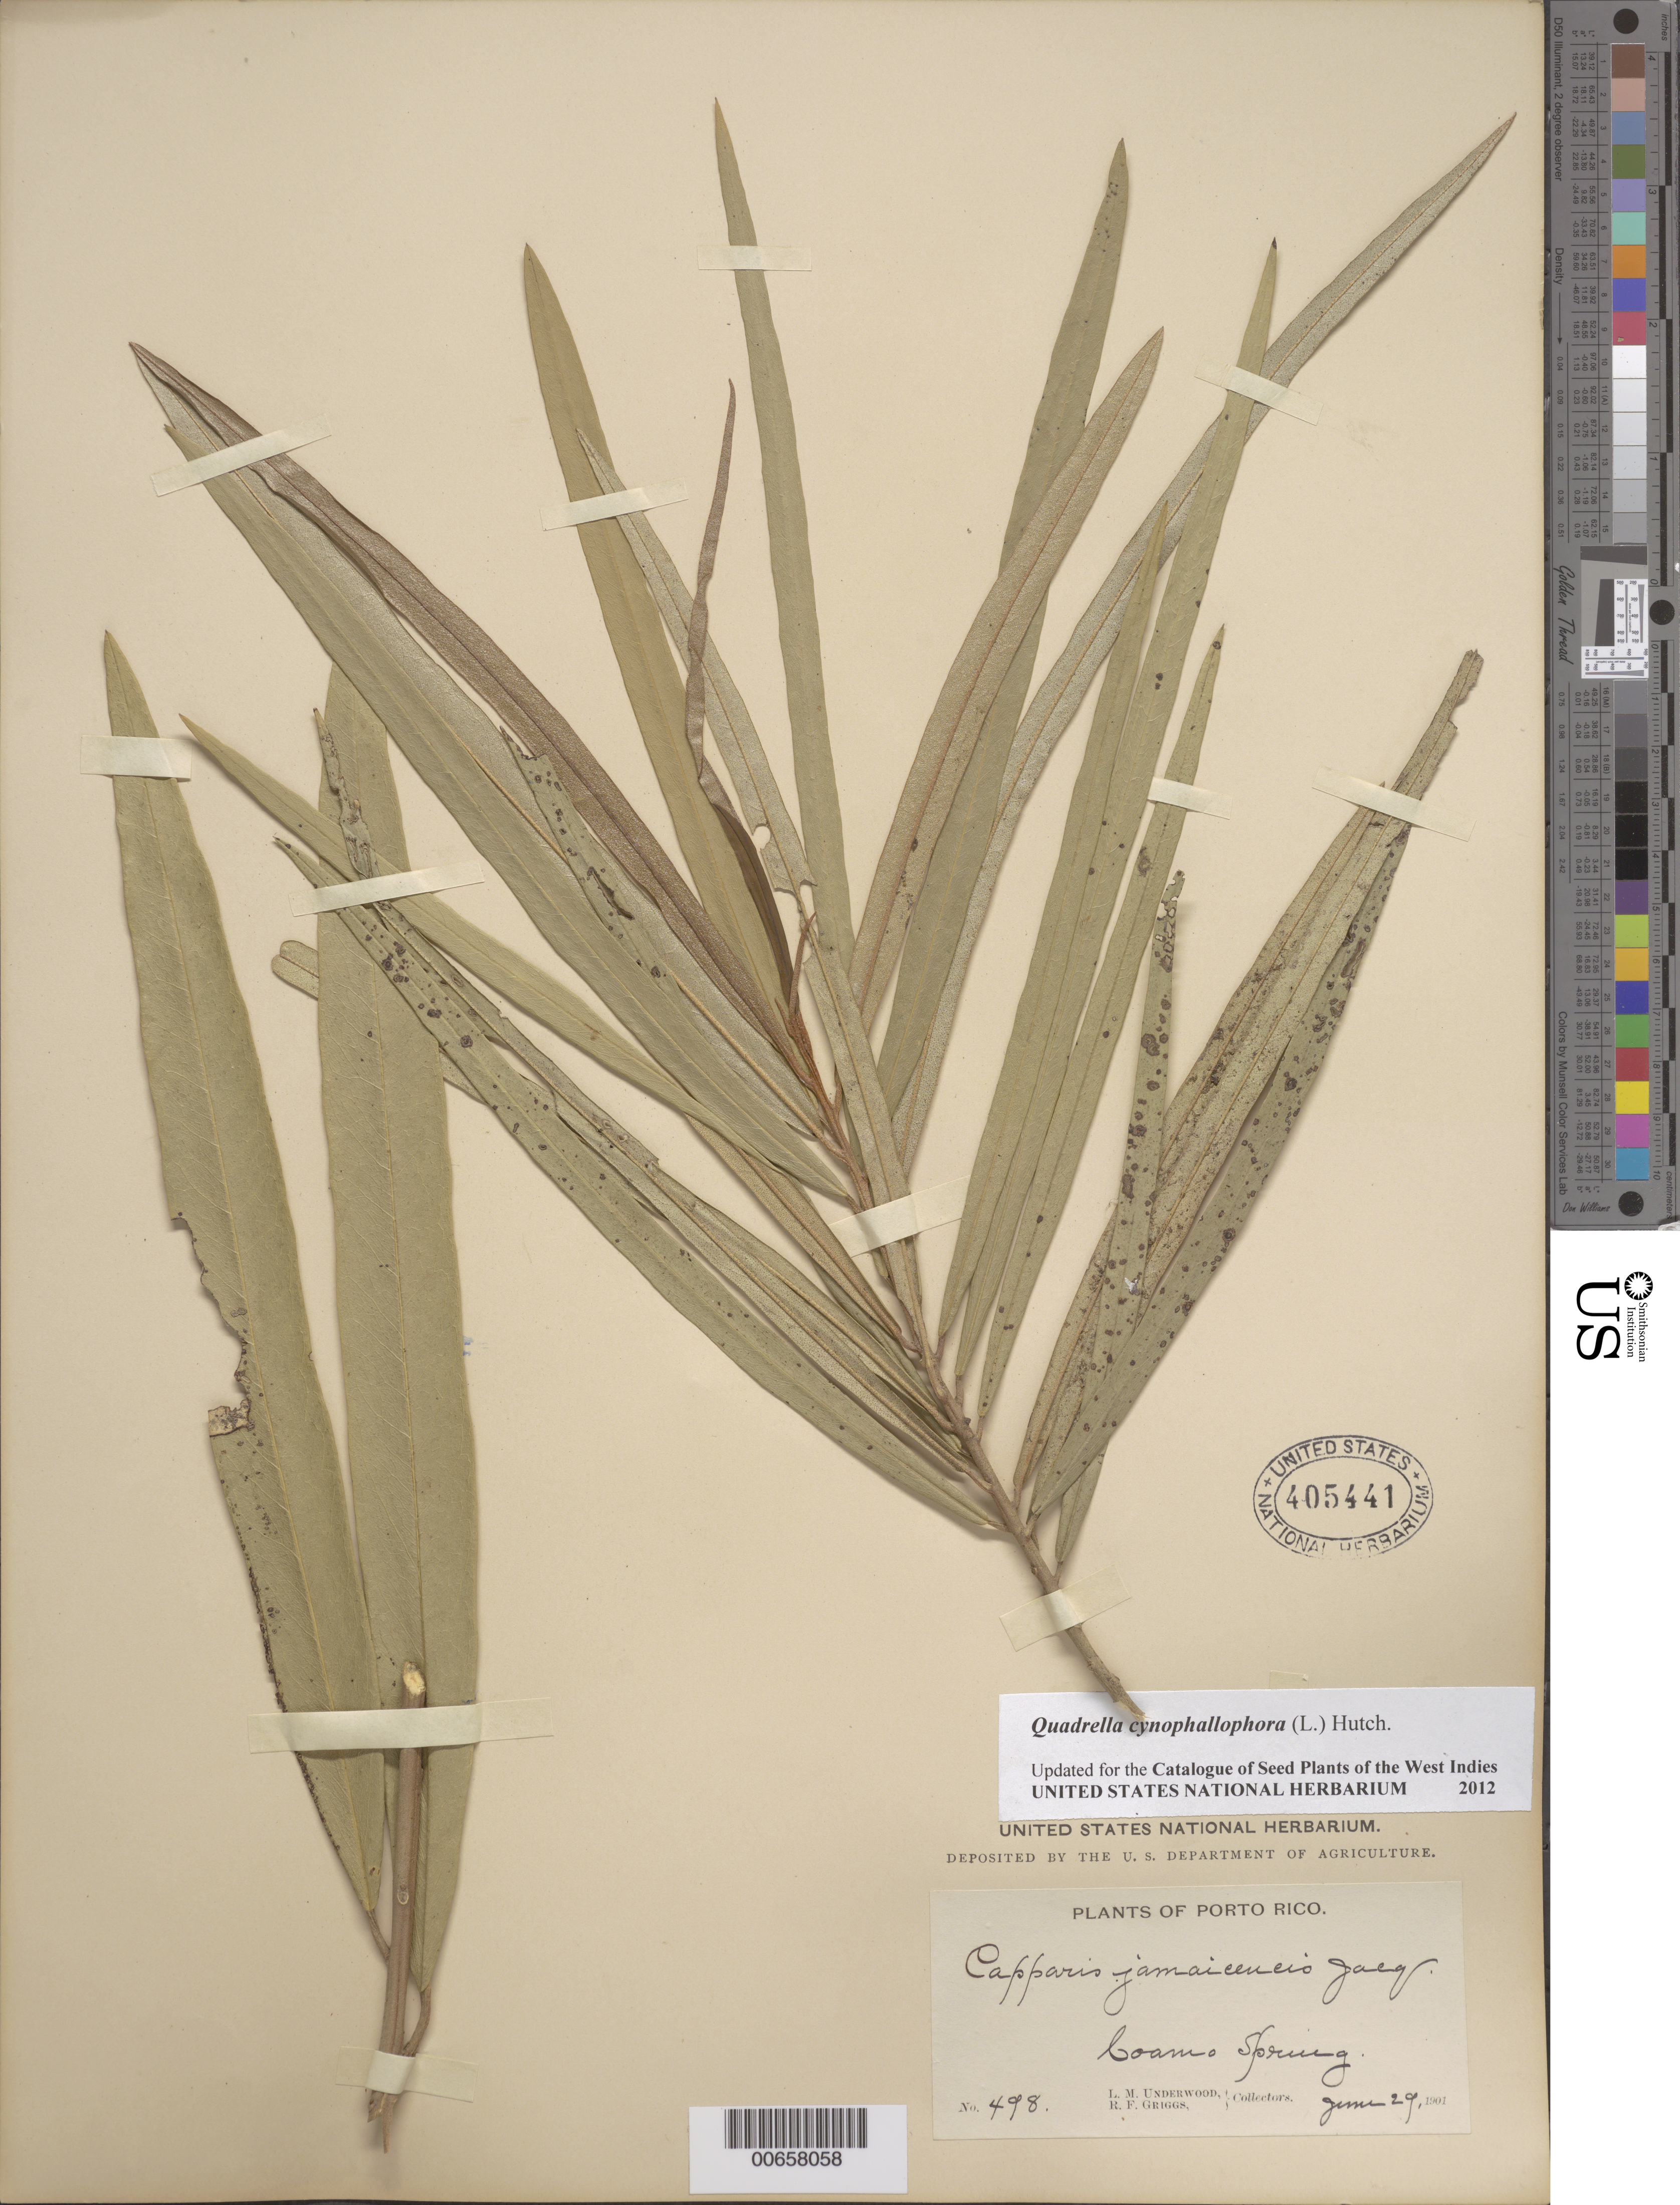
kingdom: Plantae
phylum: Tracheophyta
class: Magnoliopsida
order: Brassicales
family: Capparaceae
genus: Capparis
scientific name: Capparis jamaicensis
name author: Jacq.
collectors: L. M. Underwood & R. F. Griggs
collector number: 498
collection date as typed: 29 Jun 1901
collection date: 1901-06-29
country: Puerto Rico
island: Greater Antilles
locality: Coamo Springs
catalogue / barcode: US 405441